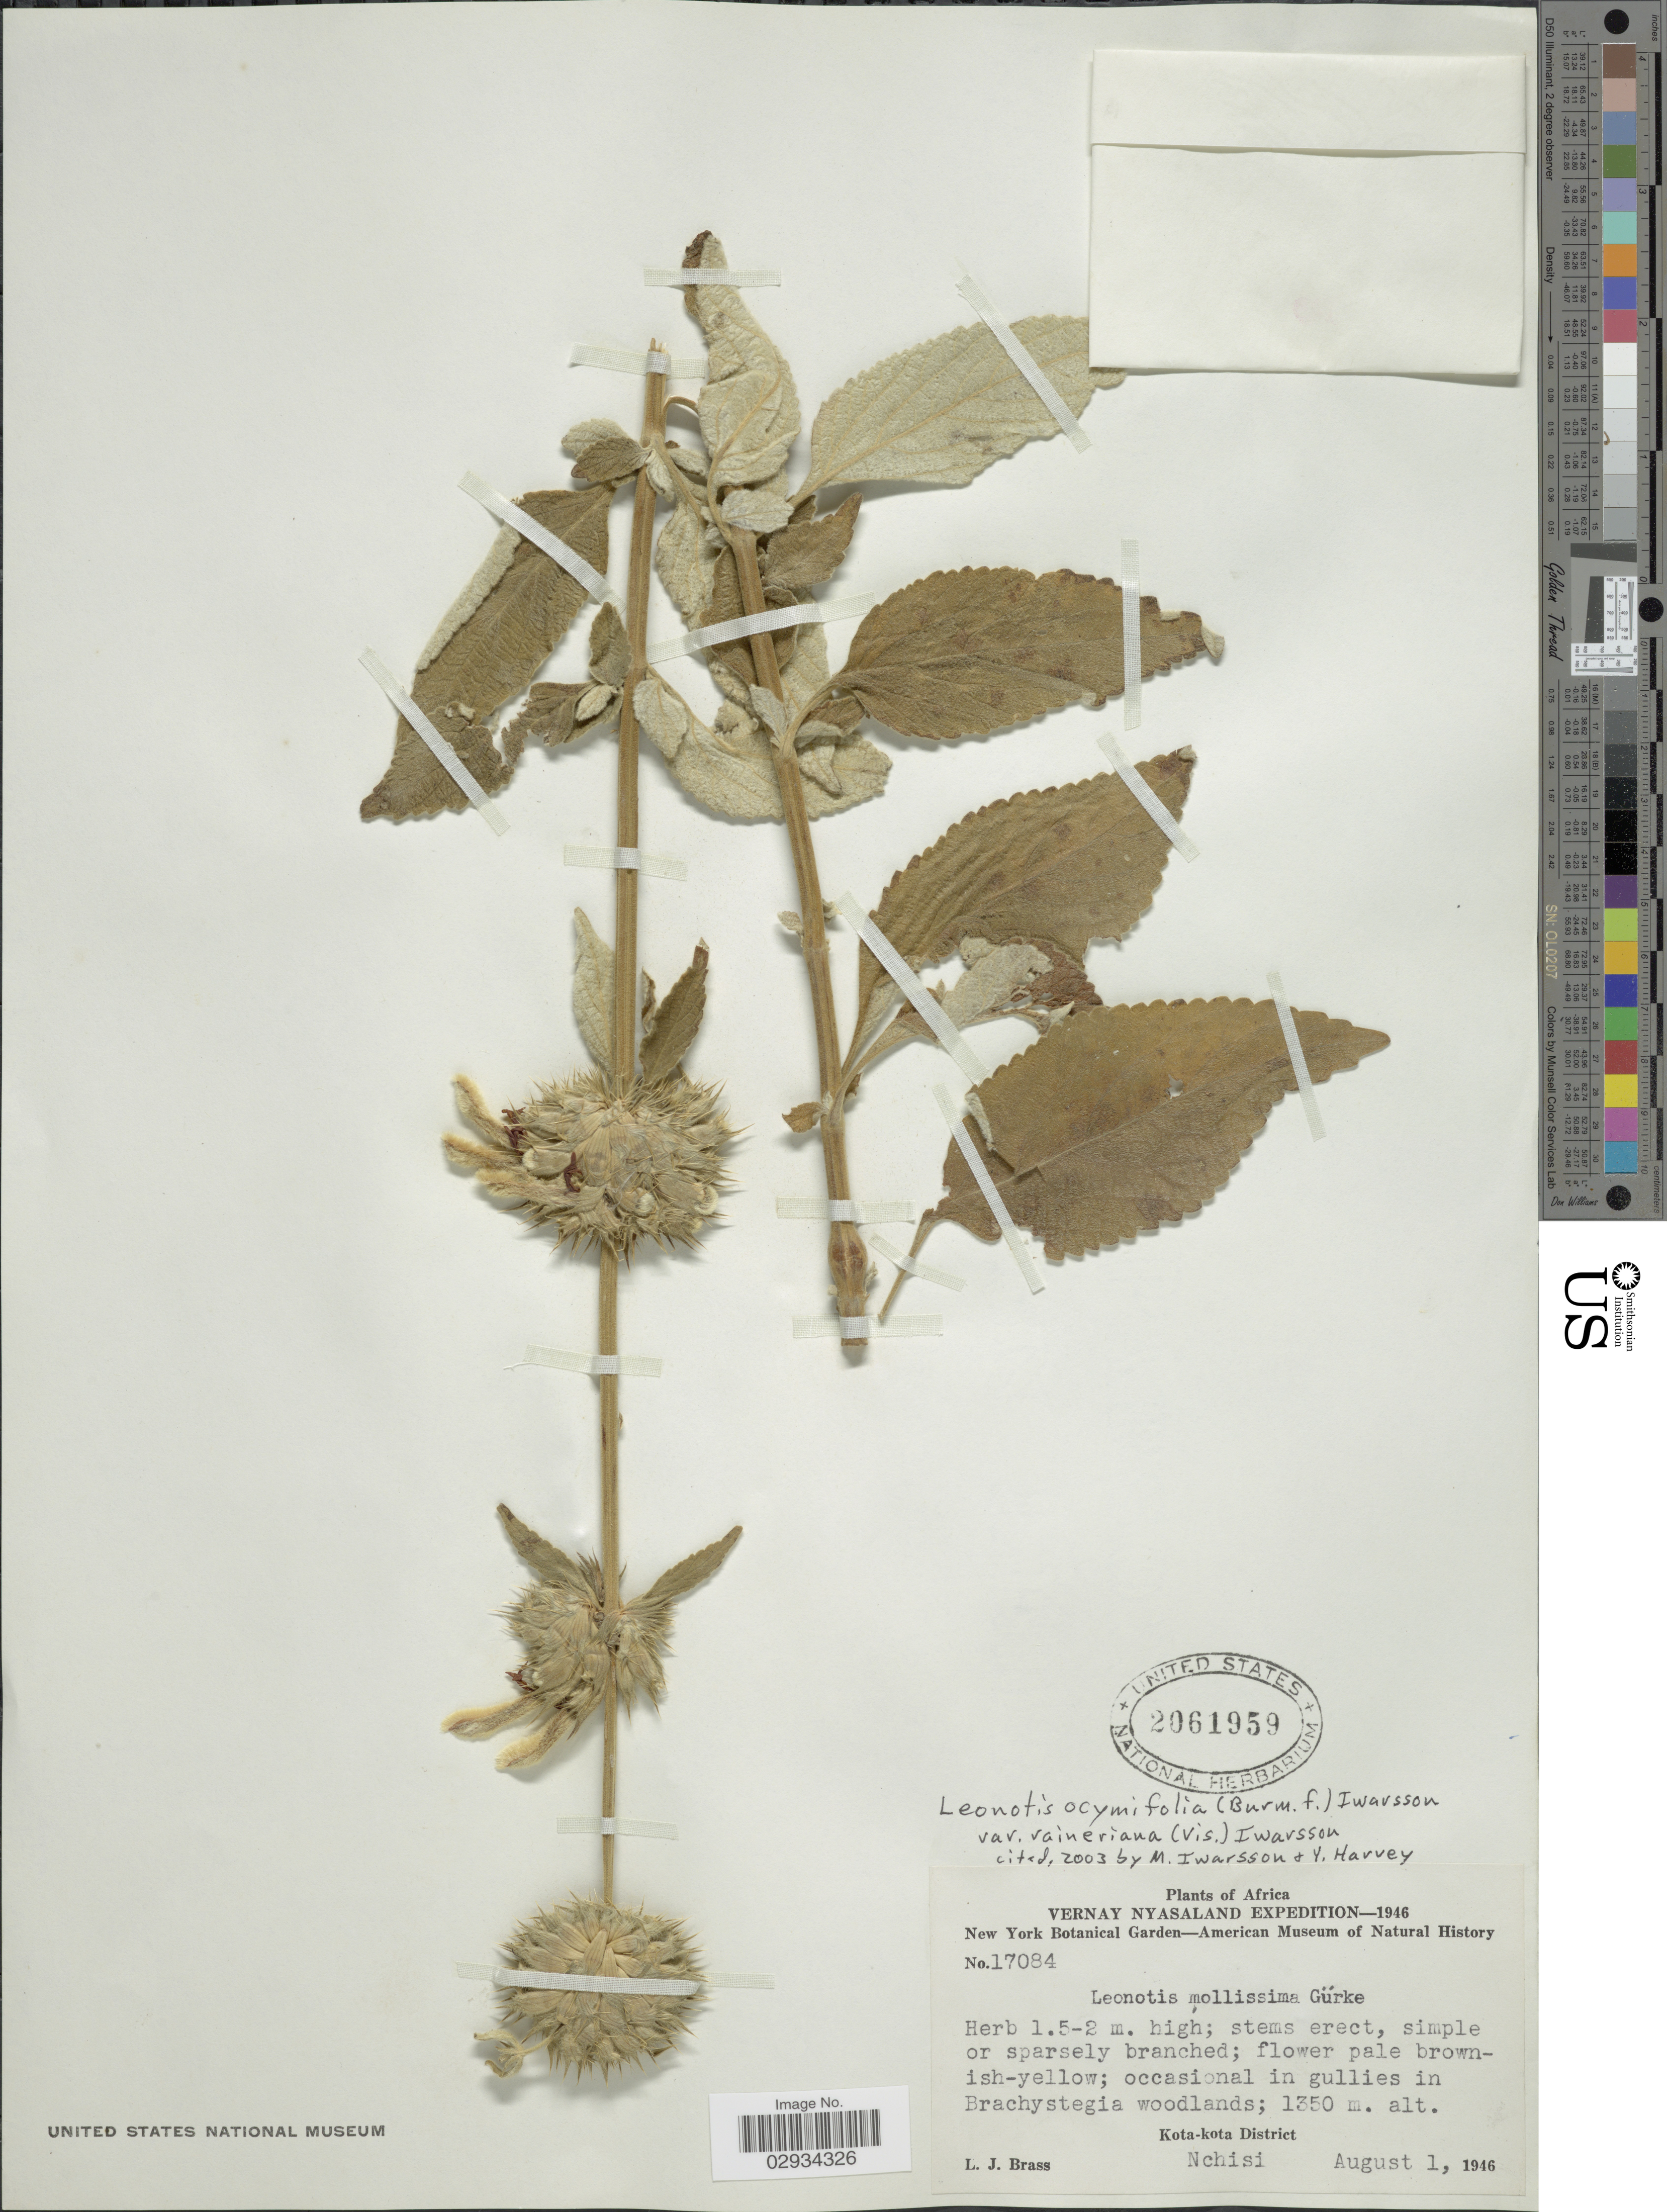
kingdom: Plantae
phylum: Tracheophyta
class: Magnoliopsida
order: Lamiales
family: Lamiaceae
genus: Leonotis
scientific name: Leonotis ocymifolia var. raineriana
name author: Iwarsson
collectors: L. J. Brass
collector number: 17084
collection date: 1946-08-01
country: Malawi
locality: Vernay Nyasaland. Kota-kota District. Nchisi.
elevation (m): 1350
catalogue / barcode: US 2061959